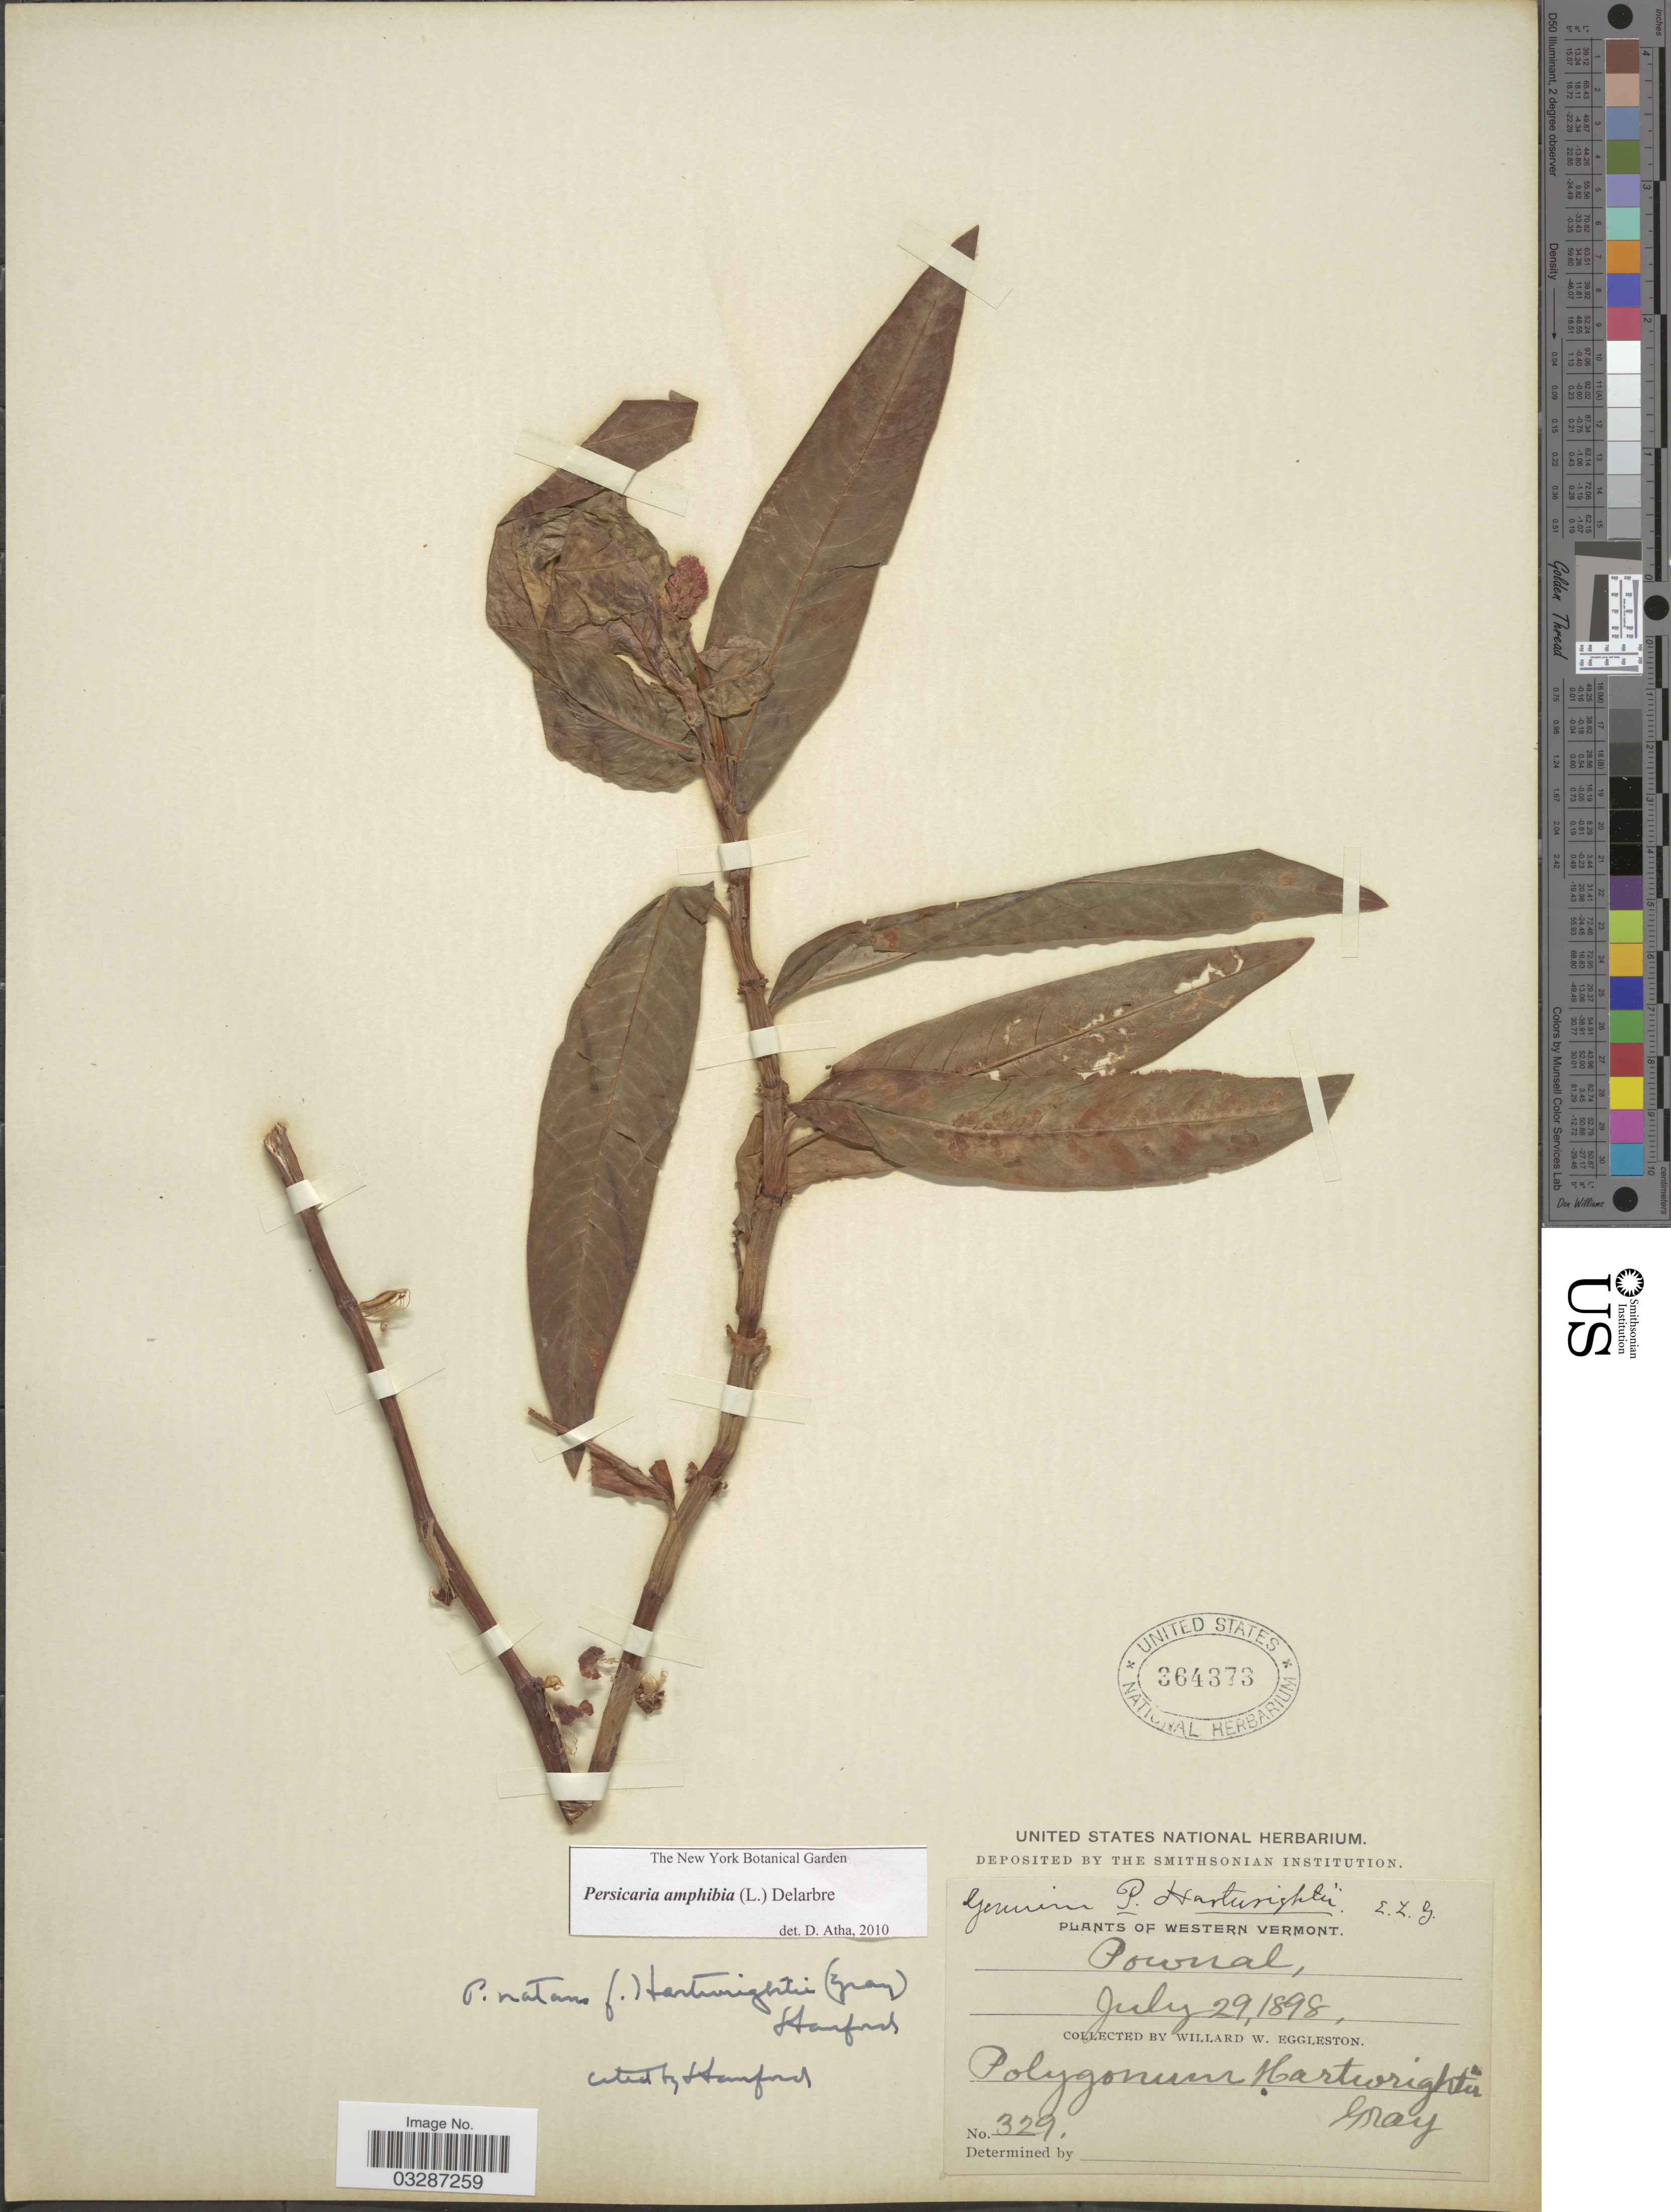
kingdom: Plantae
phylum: Tracheophyta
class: Magnoliopsida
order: Caryophyllales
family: Polygonaceae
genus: Persicaria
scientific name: Persicaria amphibia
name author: (L.) Delarbre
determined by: Atha, D. E.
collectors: W. W. Eggleston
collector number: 329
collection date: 1898-07-29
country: United States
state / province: Vermont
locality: Western Vermont. Pownal.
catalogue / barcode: US 364373